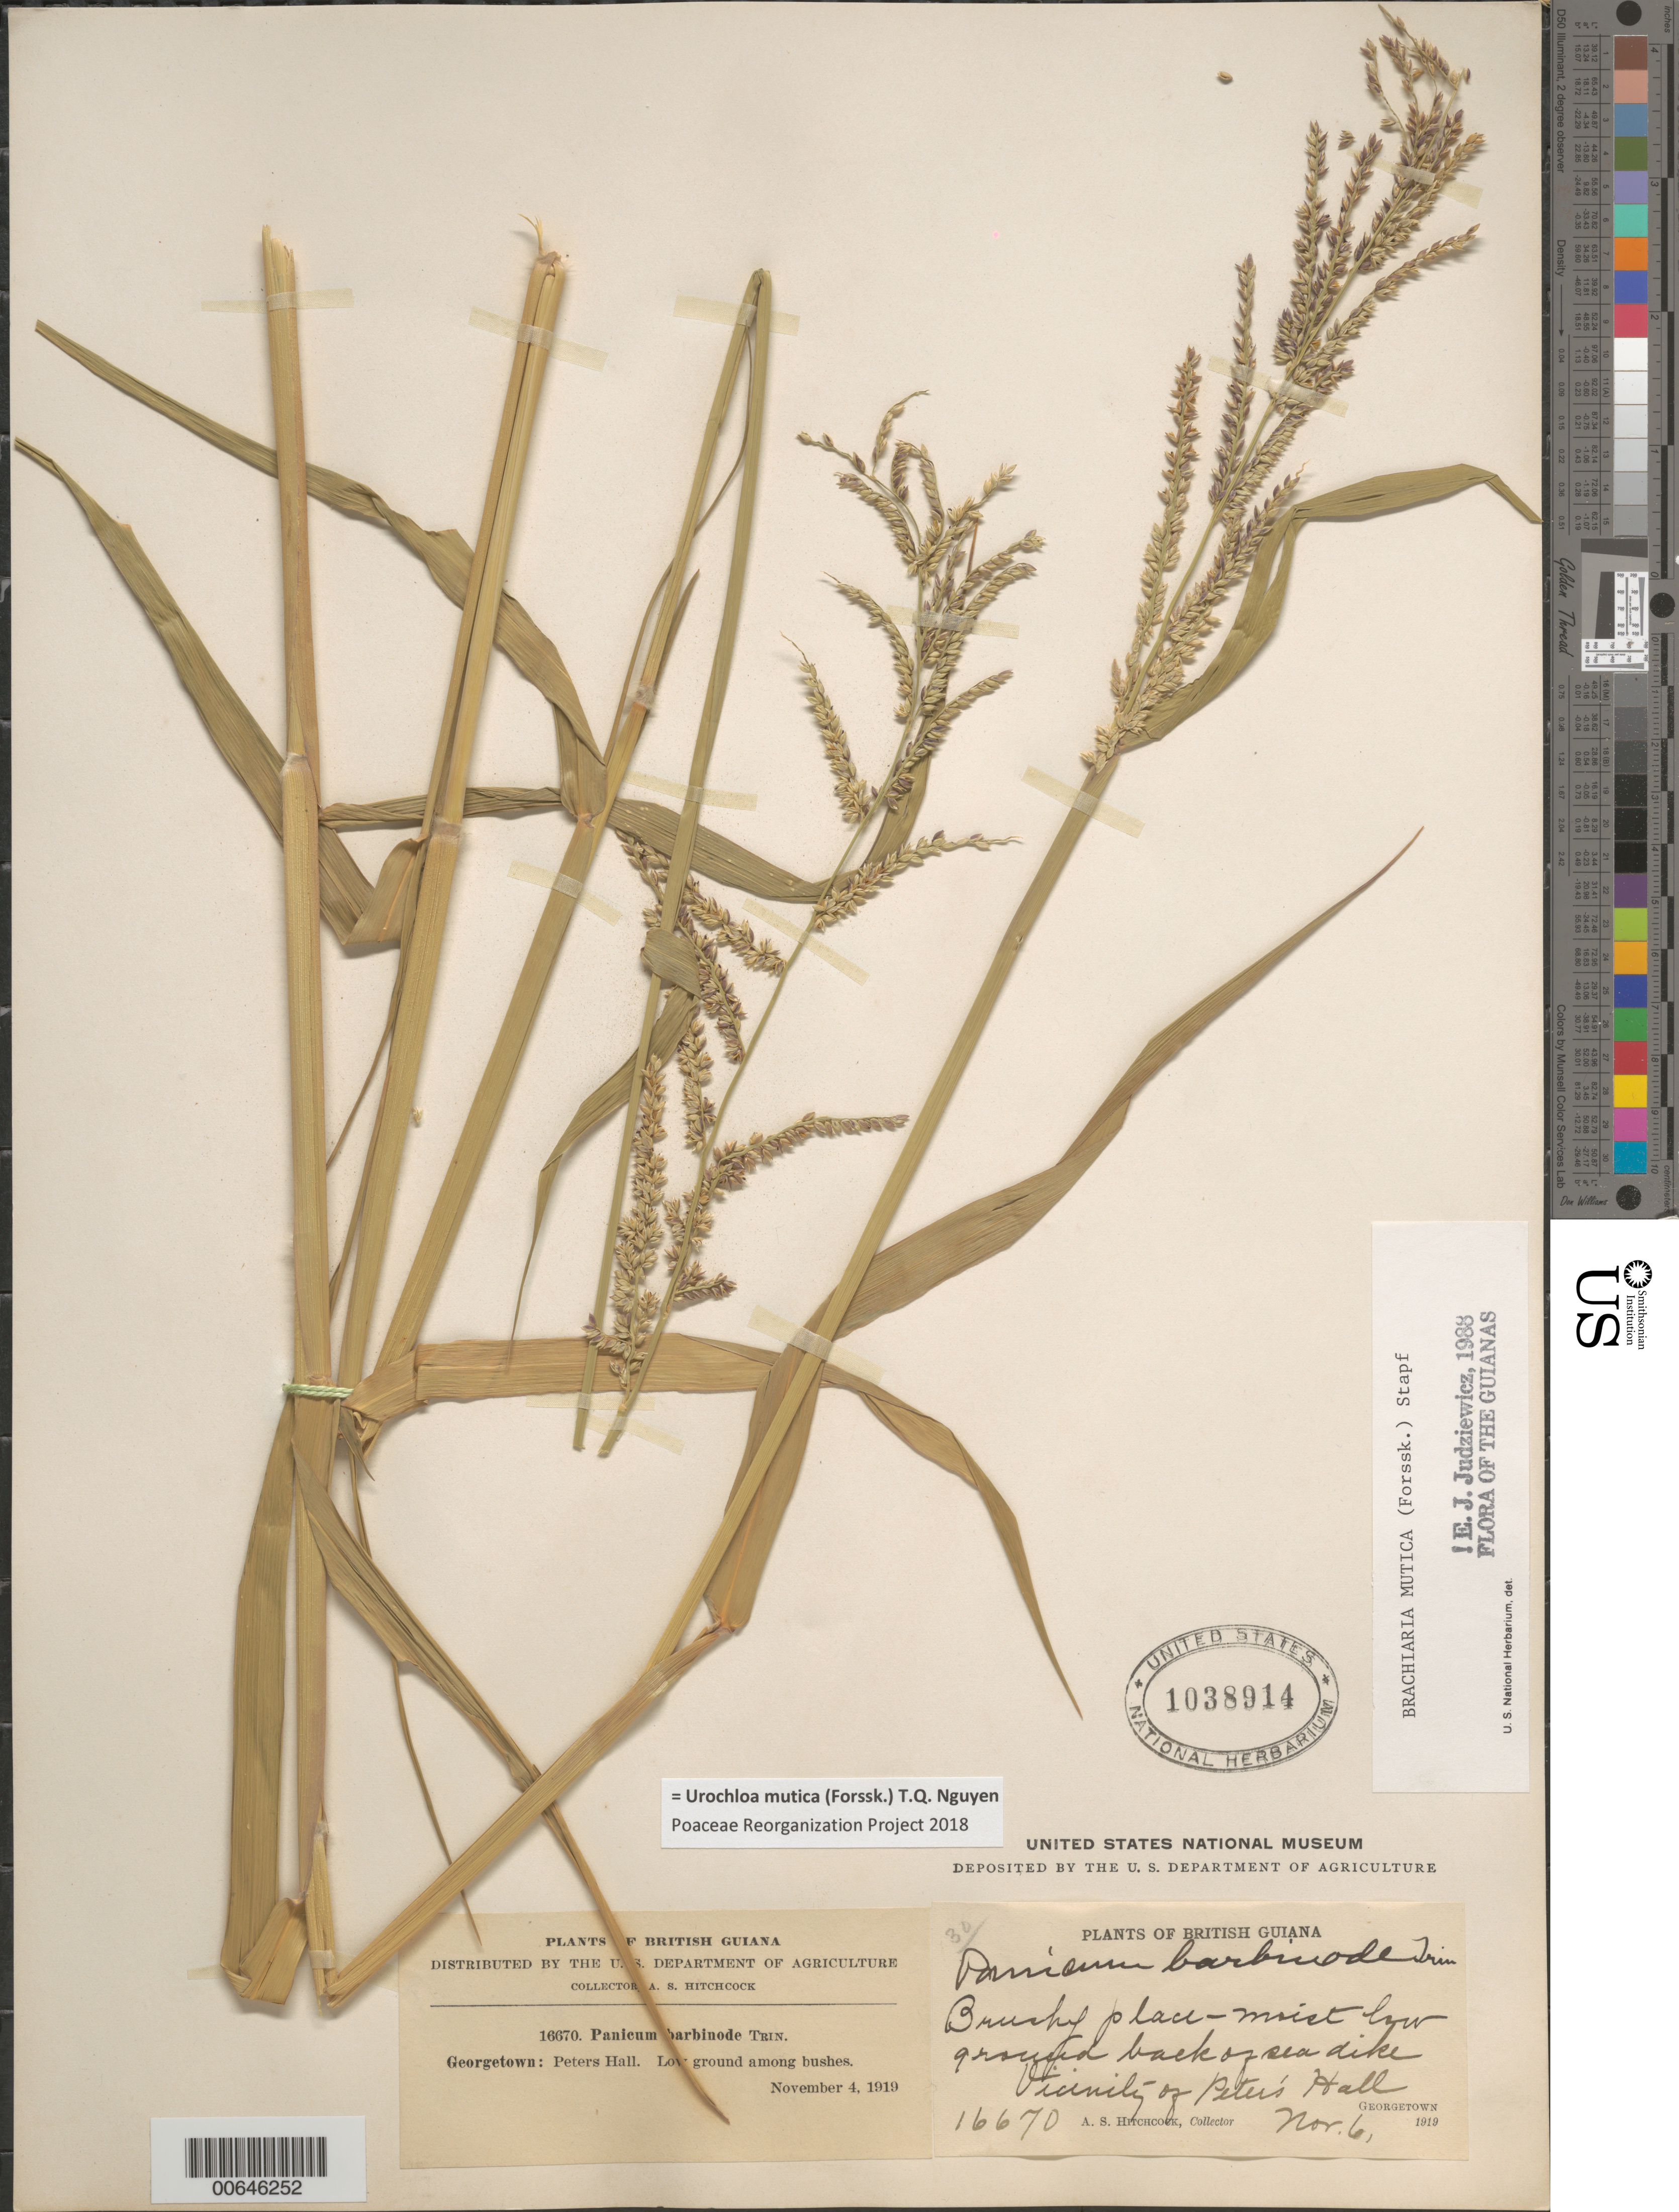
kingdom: Plantae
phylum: Tracheophyta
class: Liliopsida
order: Poales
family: Poaceae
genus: Brachiaria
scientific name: Brachiaria mutica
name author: (Forssk.) Stapf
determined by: Judziewicz, E. J.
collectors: A. S. Hitchcock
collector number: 16670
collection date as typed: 6-Nov-19 to 10-Nov-19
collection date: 1919-11-06/1919-11-10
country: Guyana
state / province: Demerara-Mahaica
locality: Georgetown, vic. of Peter's Hall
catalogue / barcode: US 1038914